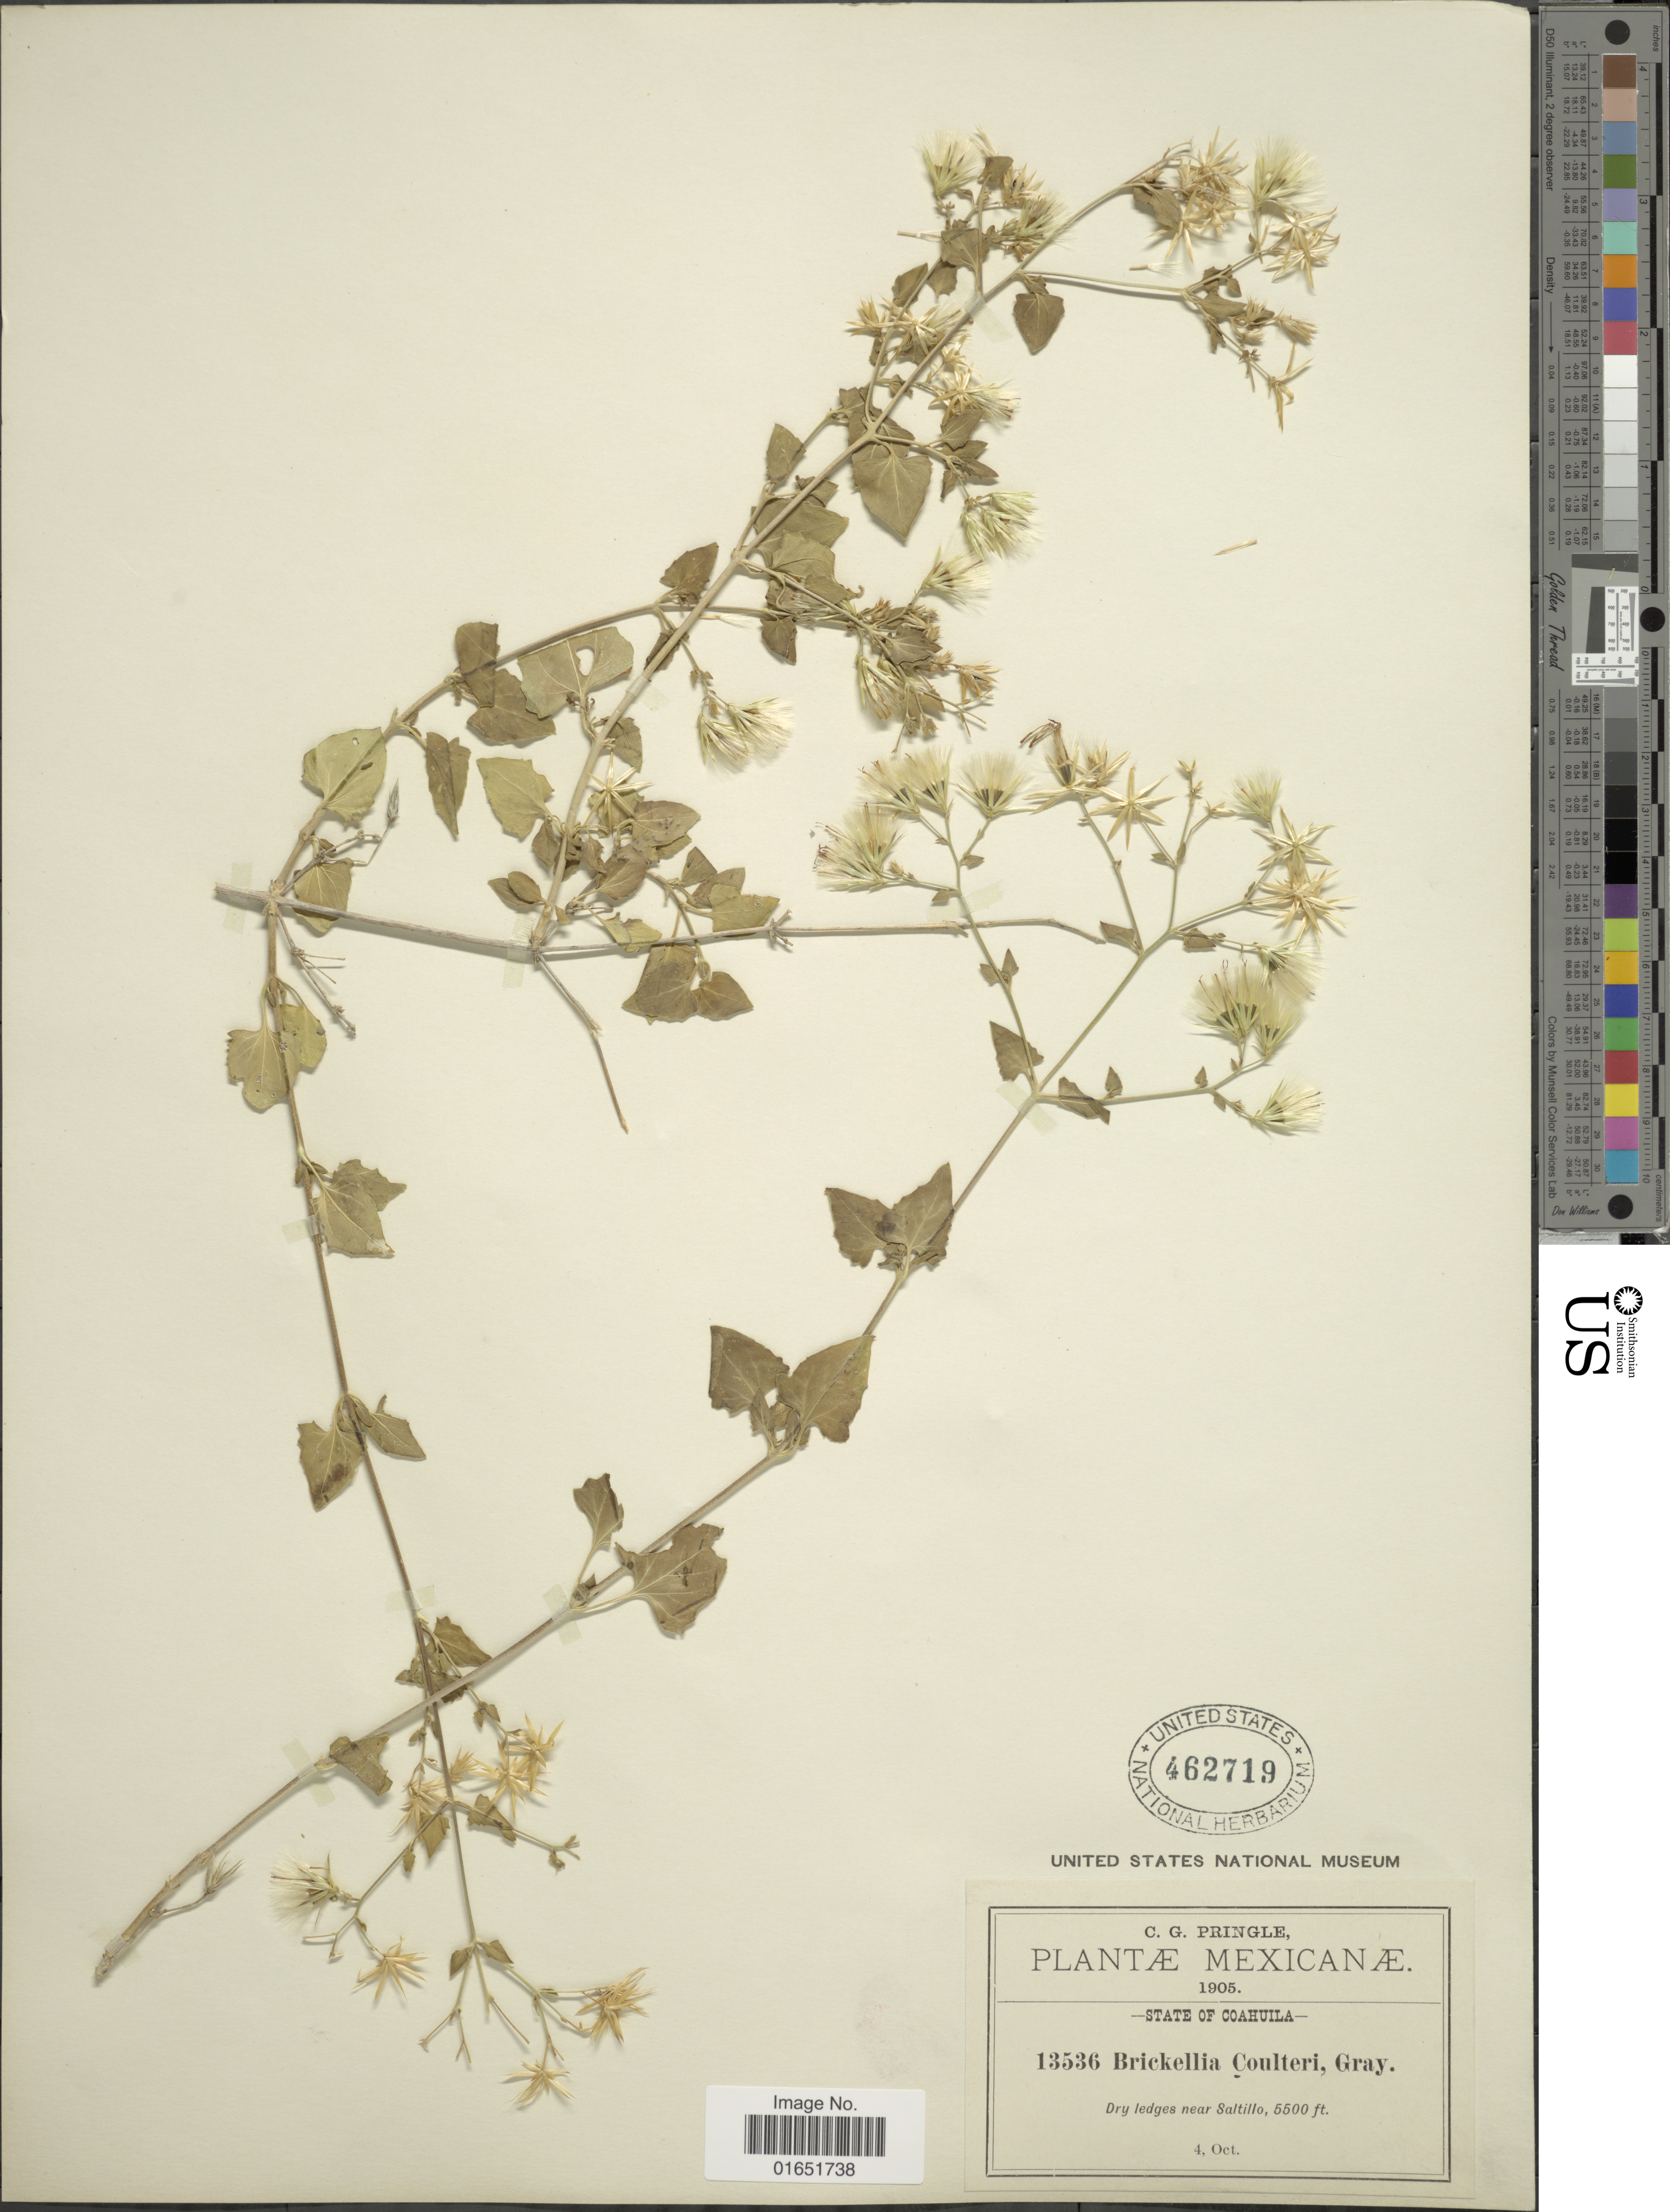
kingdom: Plantae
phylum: Tracheophyta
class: Magnoliopsida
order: Asterales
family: Asteraceae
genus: Brickellia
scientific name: Brickellia coulteri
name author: A. Gray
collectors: C. G. Pringle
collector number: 13536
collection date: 1905-10-04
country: Mexico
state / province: Coahuila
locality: Dry ledges near Saltillo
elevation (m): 1676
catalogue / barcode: US 462719